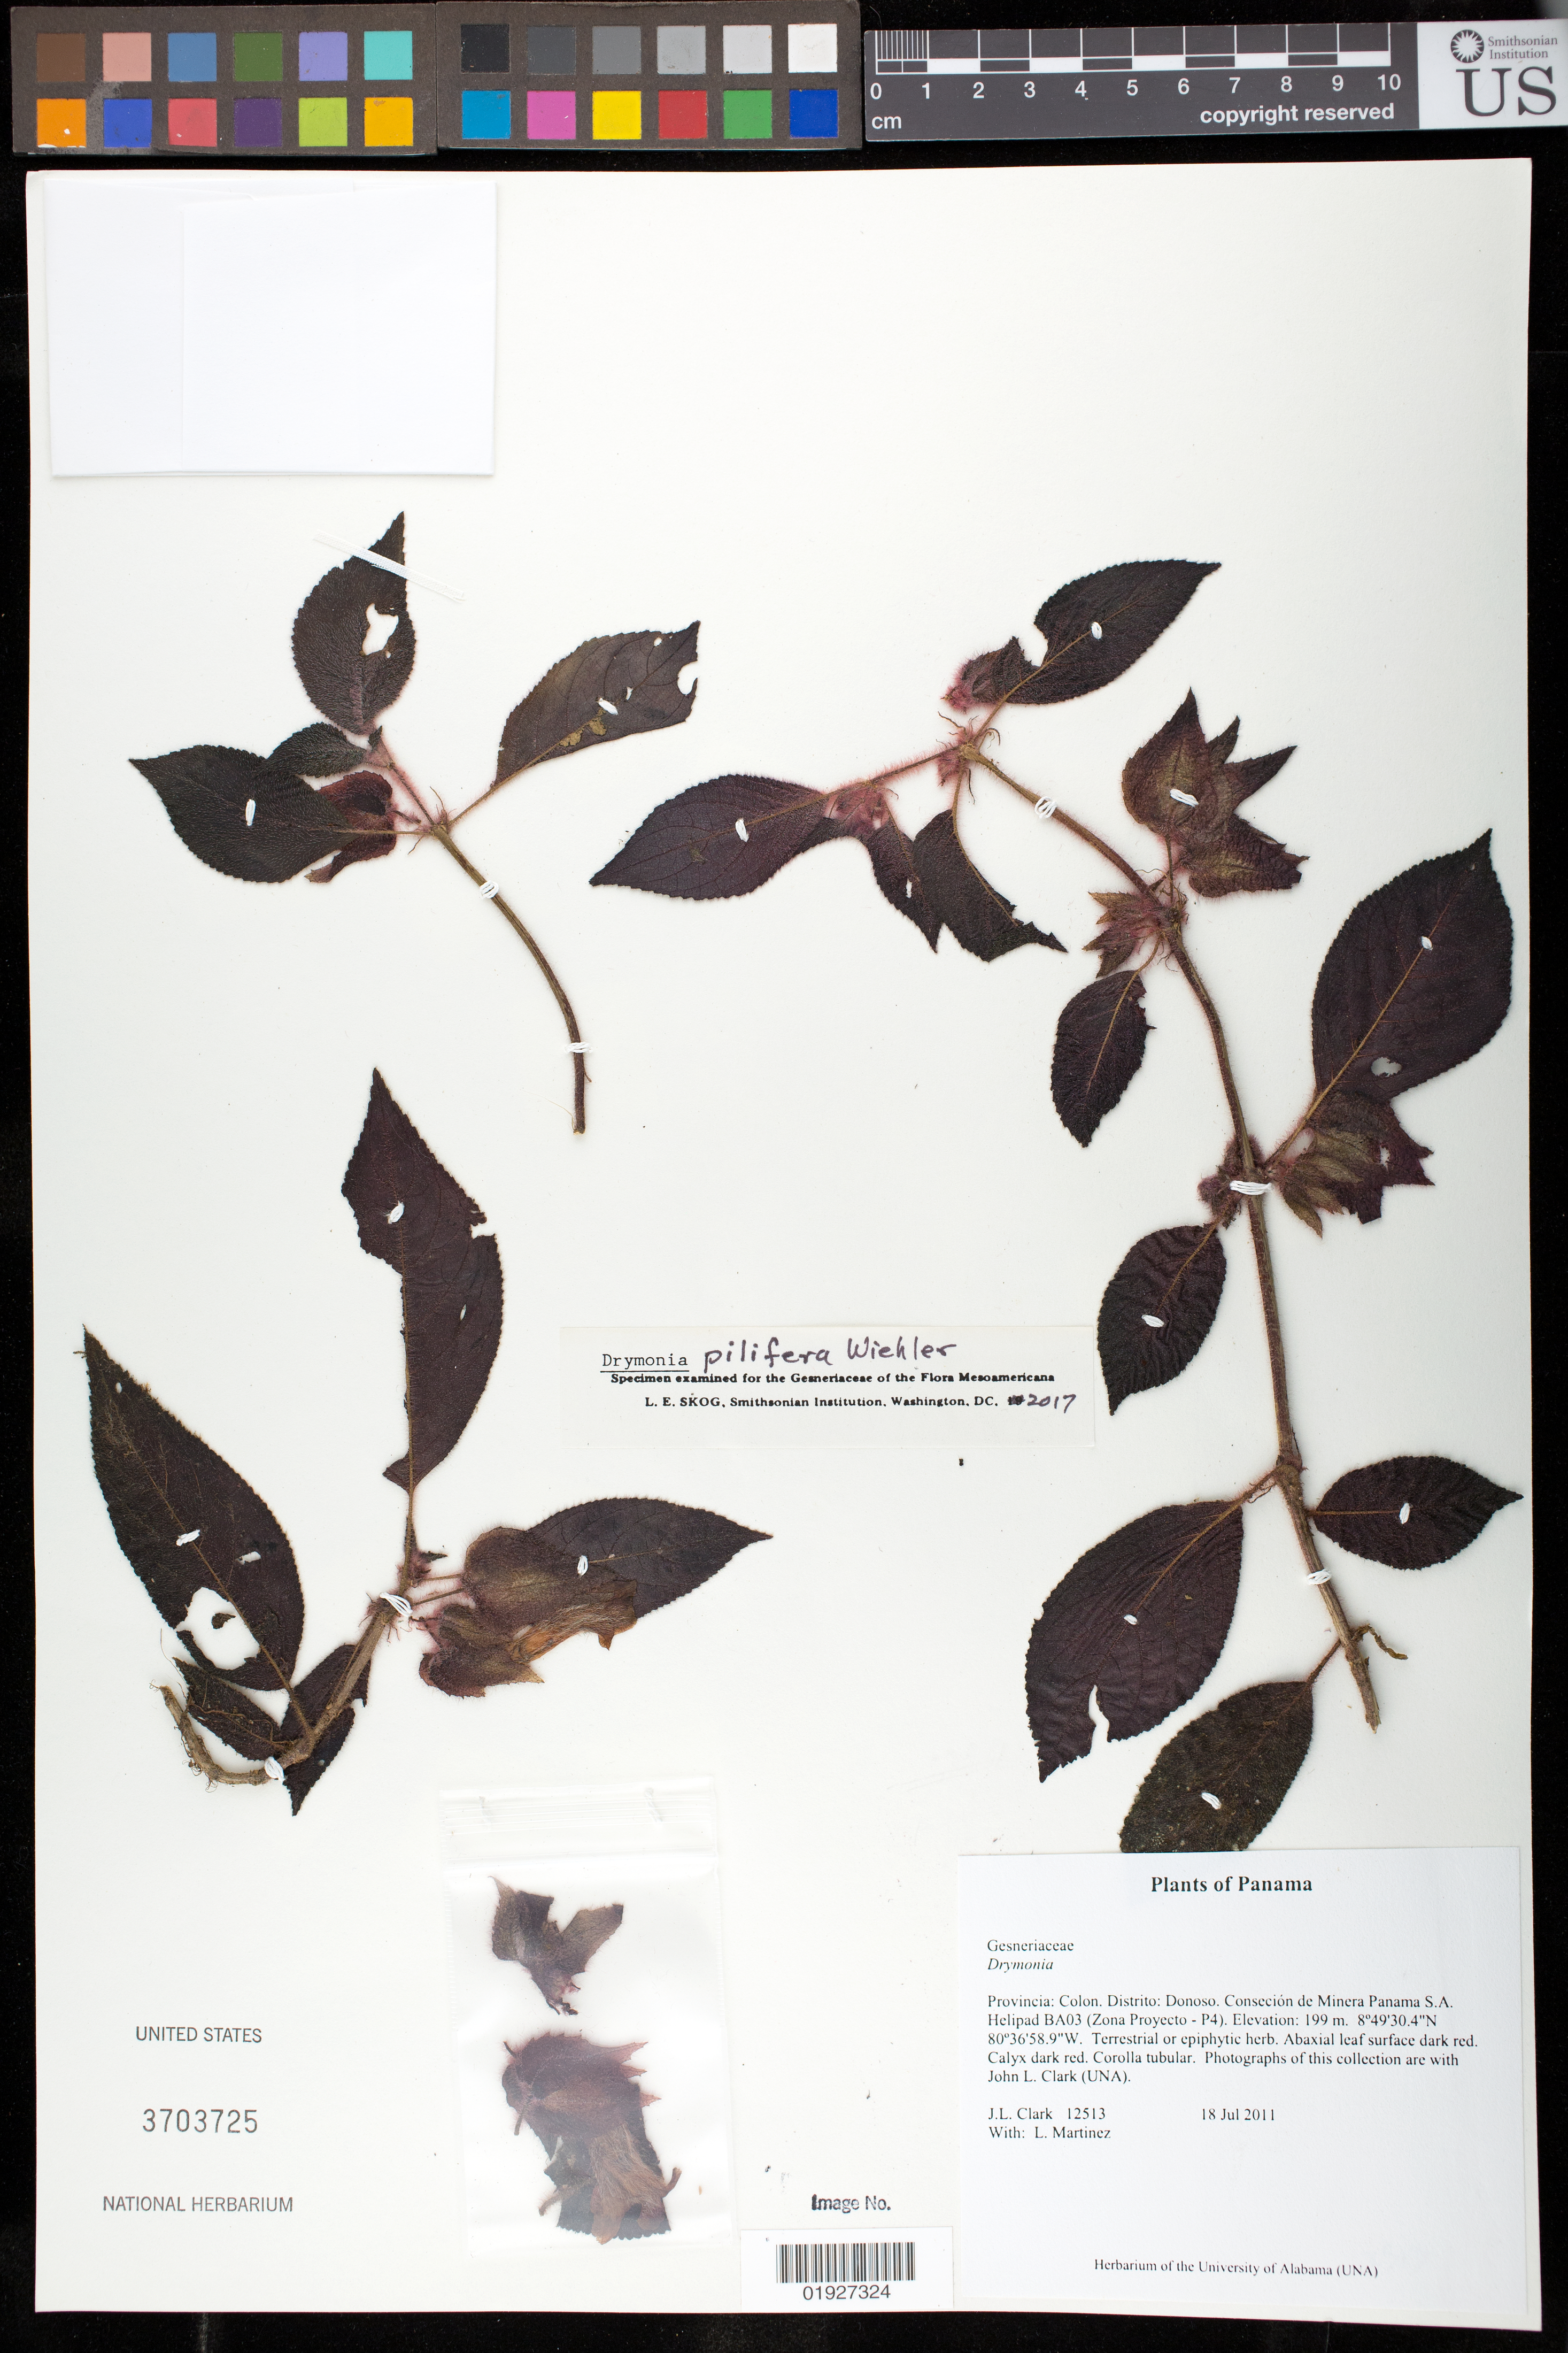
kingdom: Plantae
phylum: Tracheophyta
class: Magnoliopsida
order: Lamiales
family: Gesneriaceae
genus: Drymonia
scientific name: Drymonia pilifera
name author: Wiehler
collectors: J. L. Clark & L. Martinez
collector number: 12513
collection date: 2011-07-18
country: Panama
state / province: Colón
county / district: Donoso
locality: Conseción de Minera Panama S.A. Helipad BA03 (Zona Proyecto - P4)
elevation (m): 199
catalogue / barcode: US 3703725